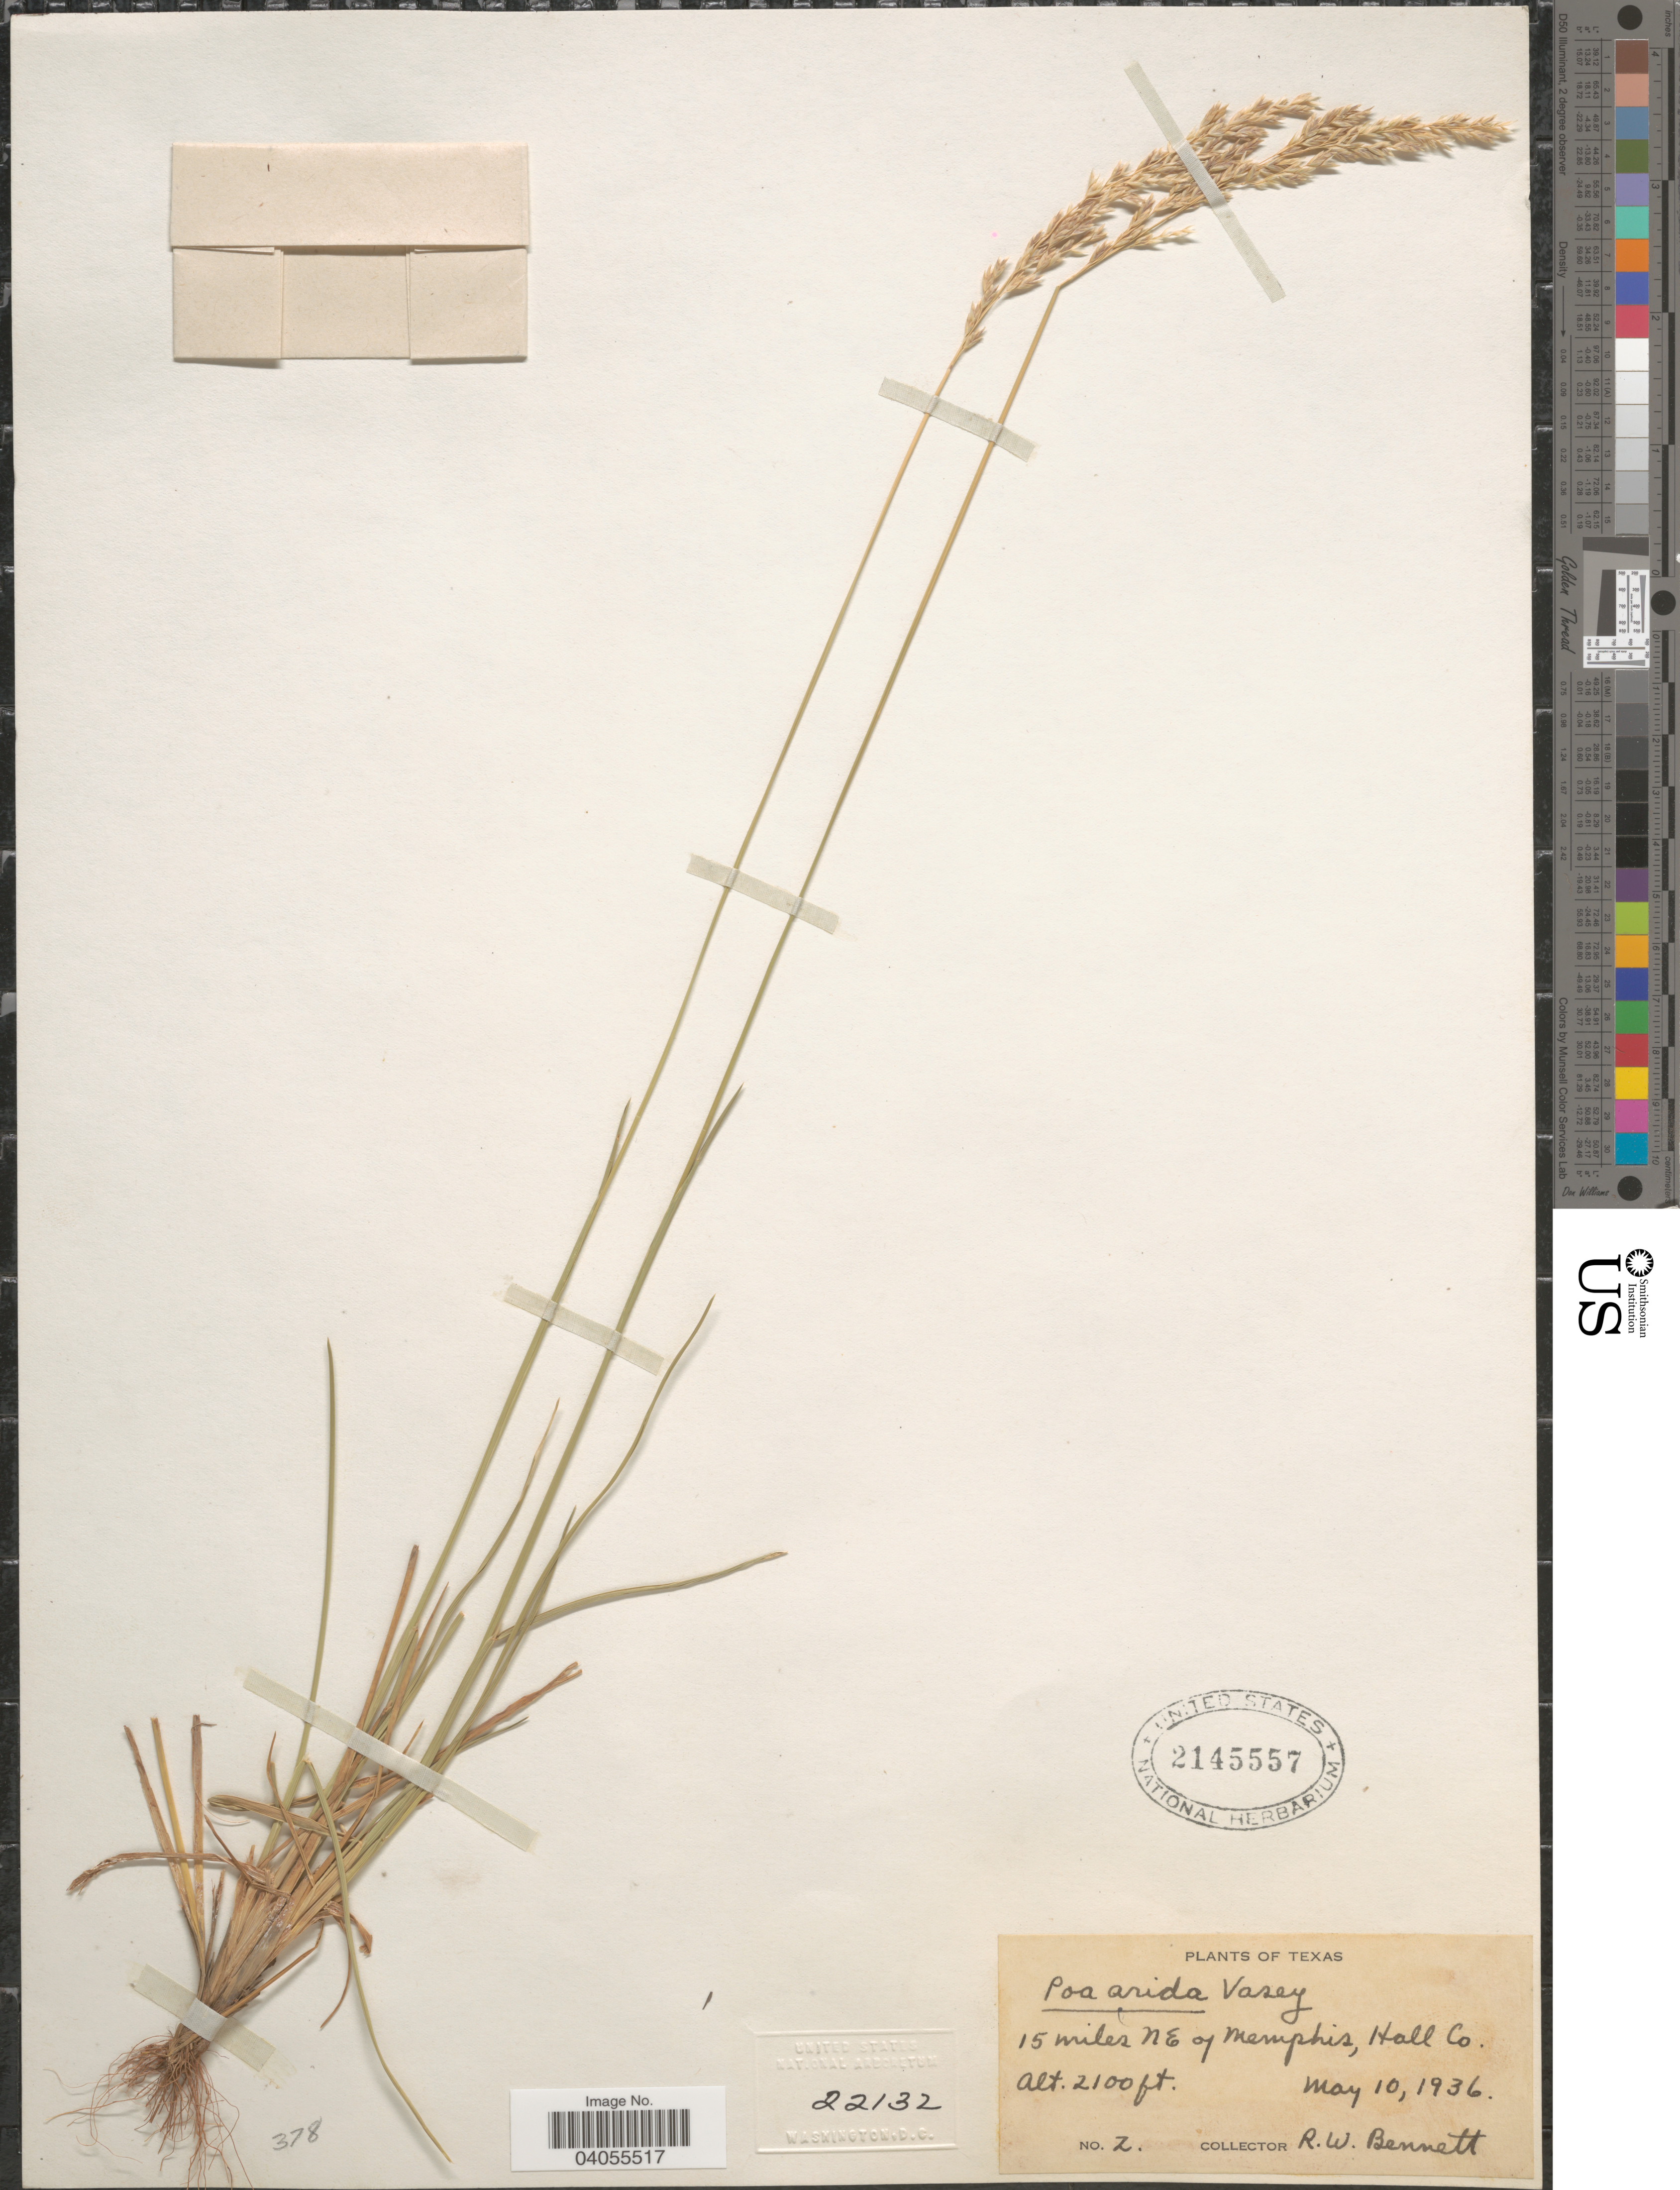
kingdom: Plantae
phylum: Tracheophyta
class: Liliopsida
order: Poales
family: Poaceae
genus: Poa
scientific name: Poa arida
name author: Vasey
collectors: R. W. Bennett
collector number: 2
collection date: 1936-05-10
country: United States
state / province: Texas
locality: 15 miles NE of Memphis, Hall Co.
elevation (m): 640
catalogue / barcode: US 2145557